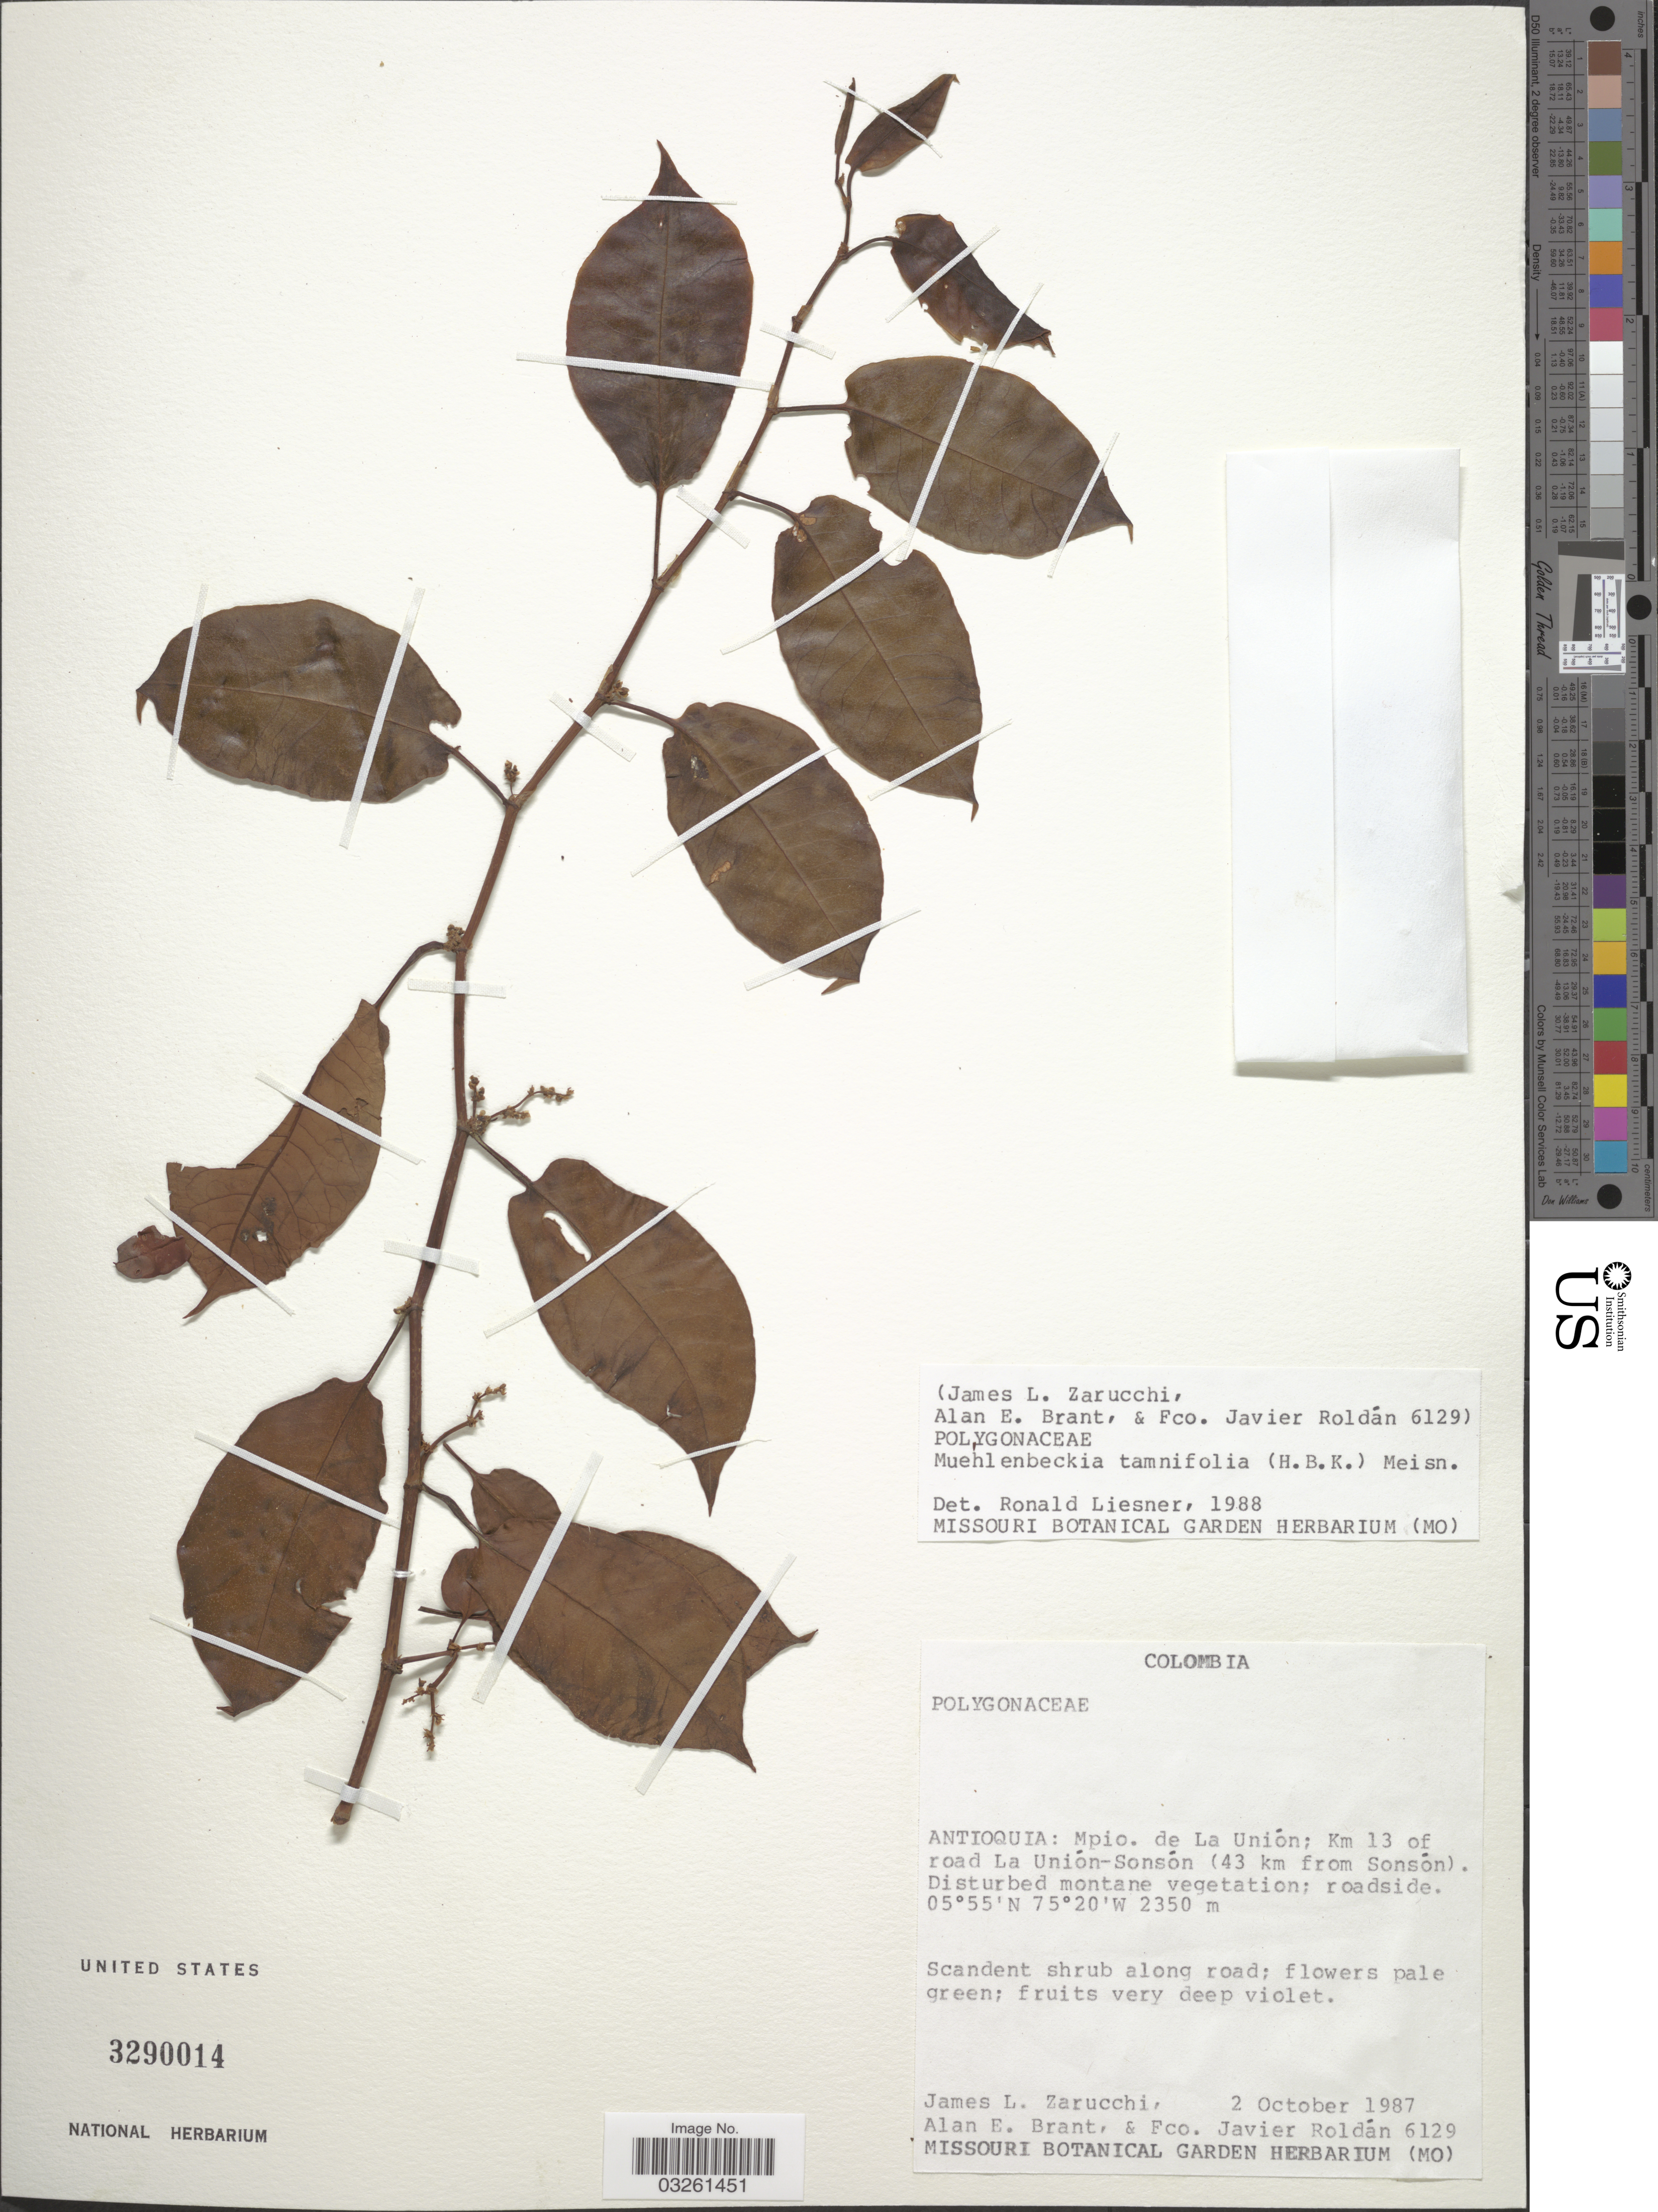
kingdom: Plantae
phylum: Tracheophyta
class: Magnoliopsida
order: Caryophyllales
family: Polygonaceae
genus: Muehlenbeckia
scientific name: Muehlenbeckia tamnifolia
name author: (Kunth) Meisn.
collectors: J. L. Zarucchi, A. Brant & F. J. Roldán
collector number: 6129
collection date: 1987-10-02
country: Colombia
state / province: Antioquia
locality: Mpio. de La Union; Km 13 of road to La Unión-Sonsón (43 km from Sonsón).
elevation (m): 2350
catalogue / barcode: US 3290014